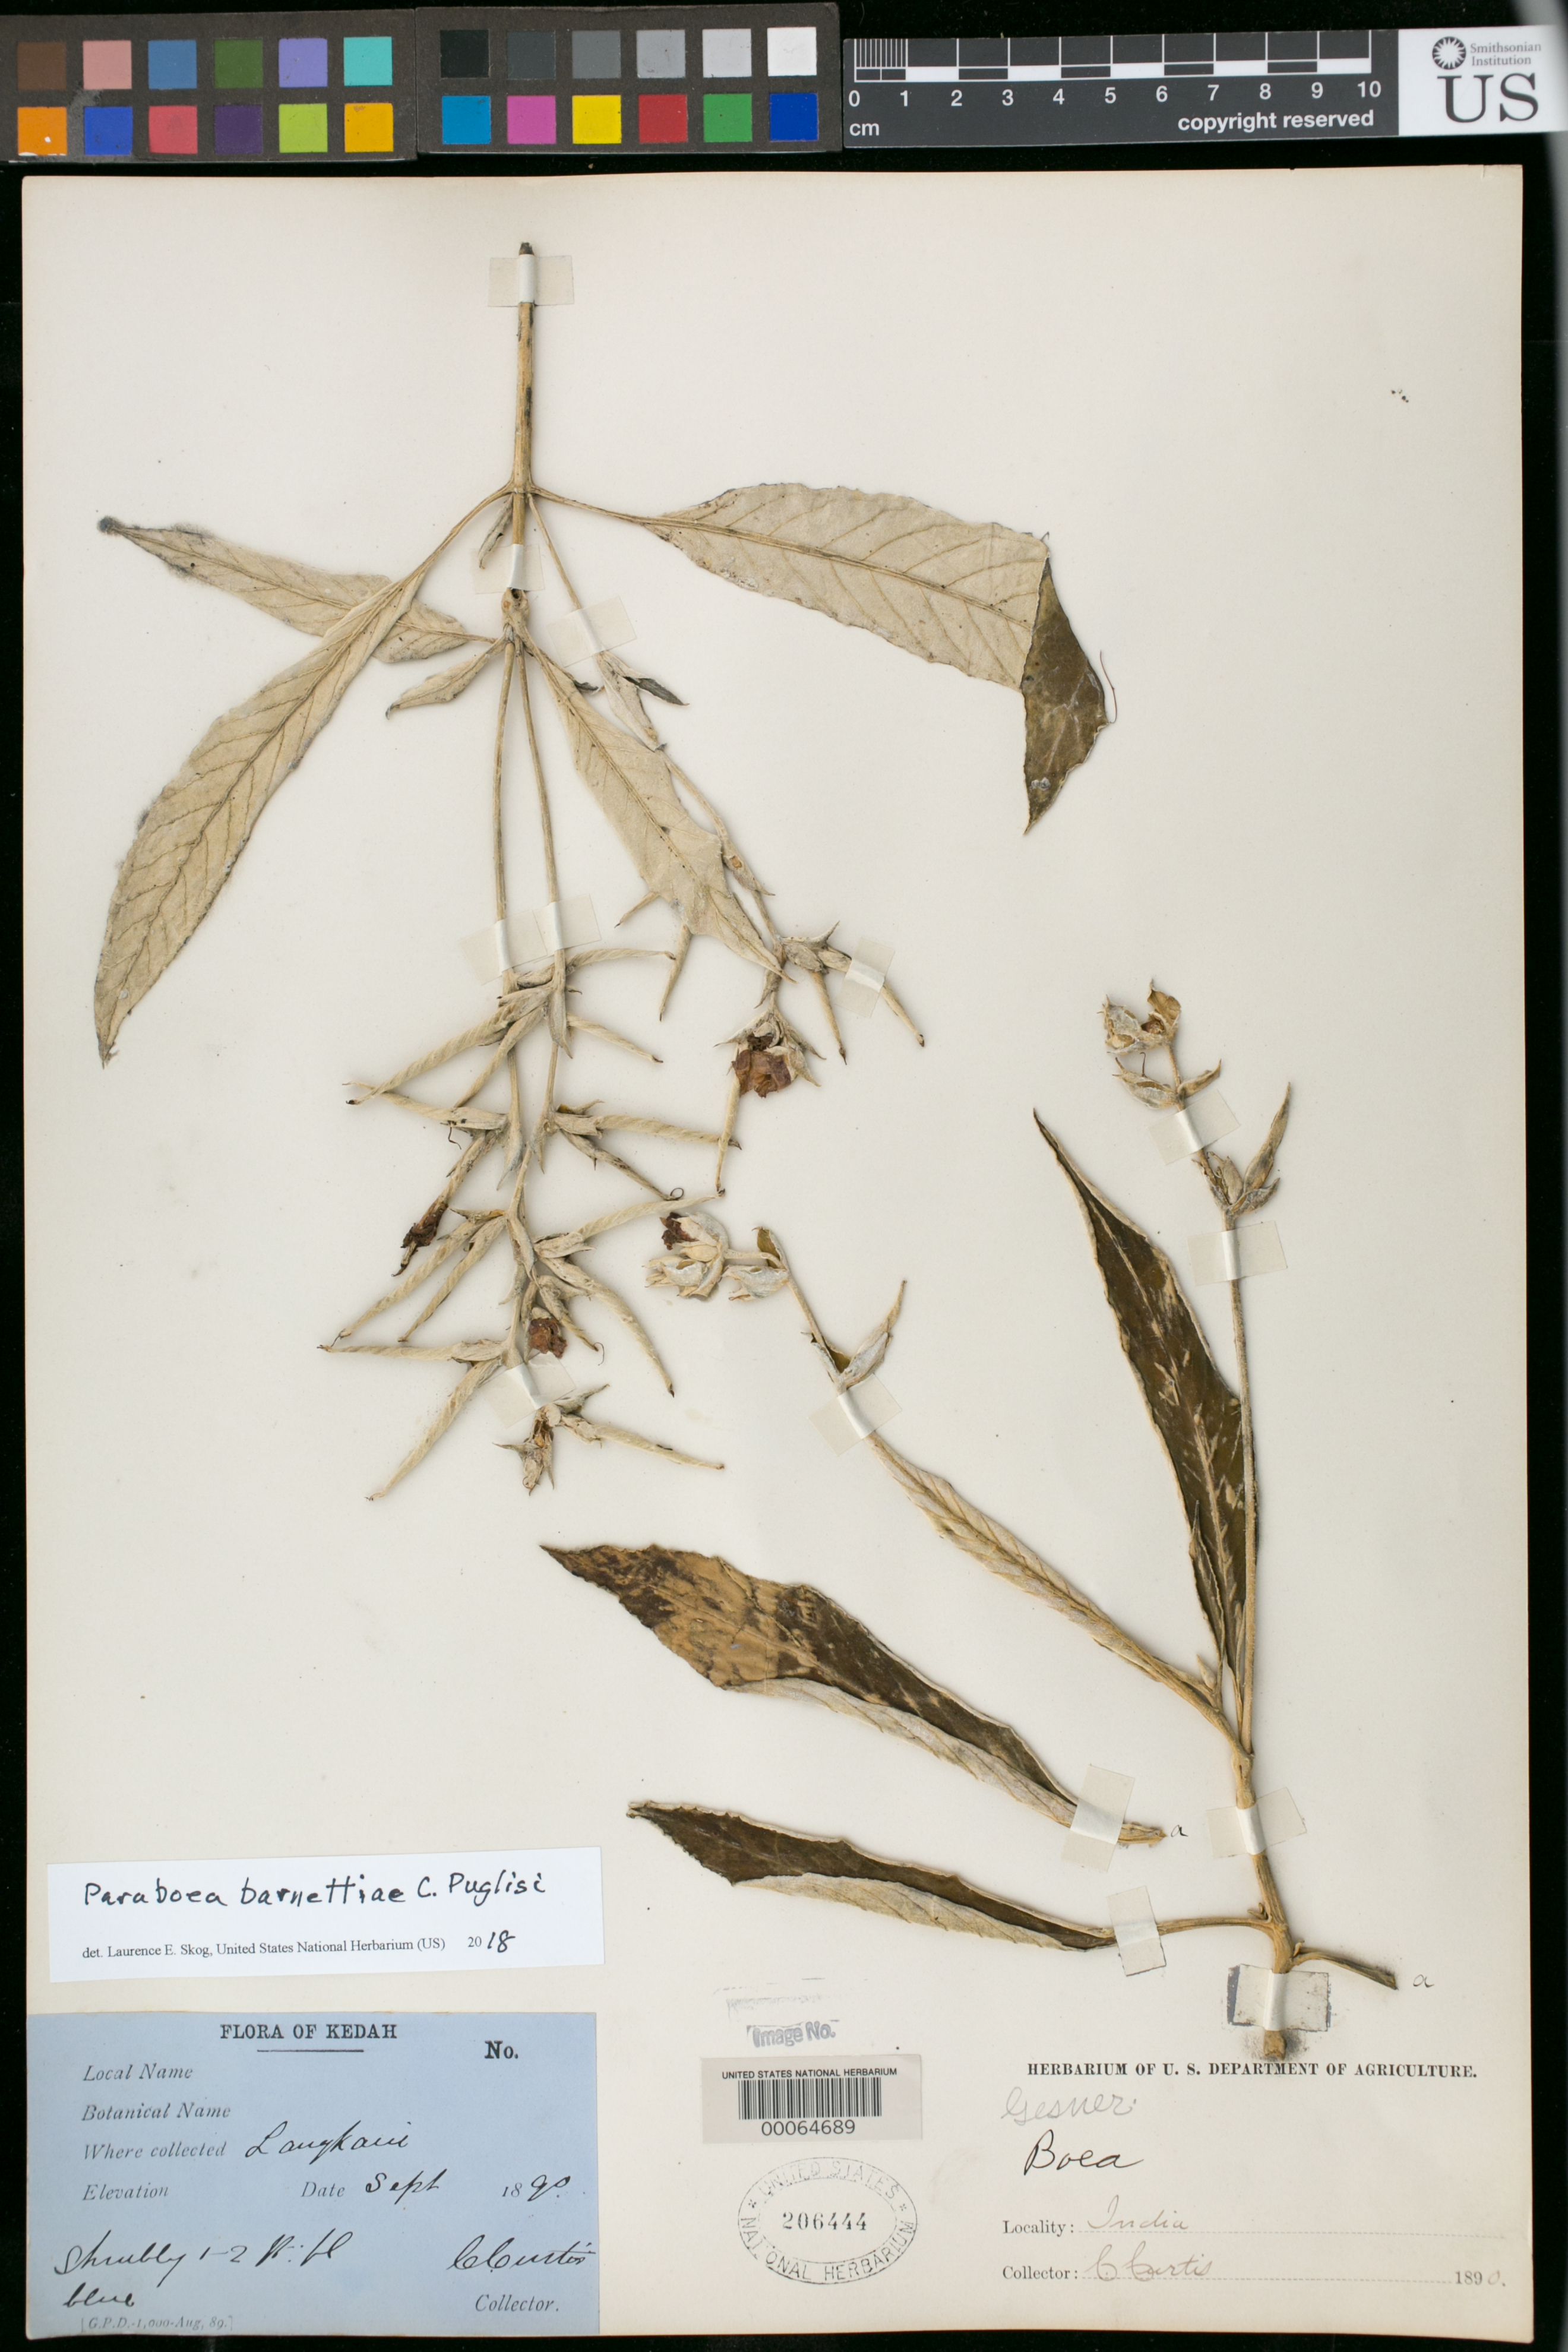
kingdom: Plantae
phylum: Tracheophyta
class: Magnoliopsida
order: Lamiales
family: Gesneriaceae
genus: Paraboea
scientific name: Paraboea barnettiae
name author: Puglisi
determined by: Skog, Laurence E.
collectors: C. Curtis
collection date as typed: Sep 1890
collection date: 1890-09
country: Malaysia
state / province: Kedah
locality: Kedah, Langkawi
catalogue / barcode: US 206444